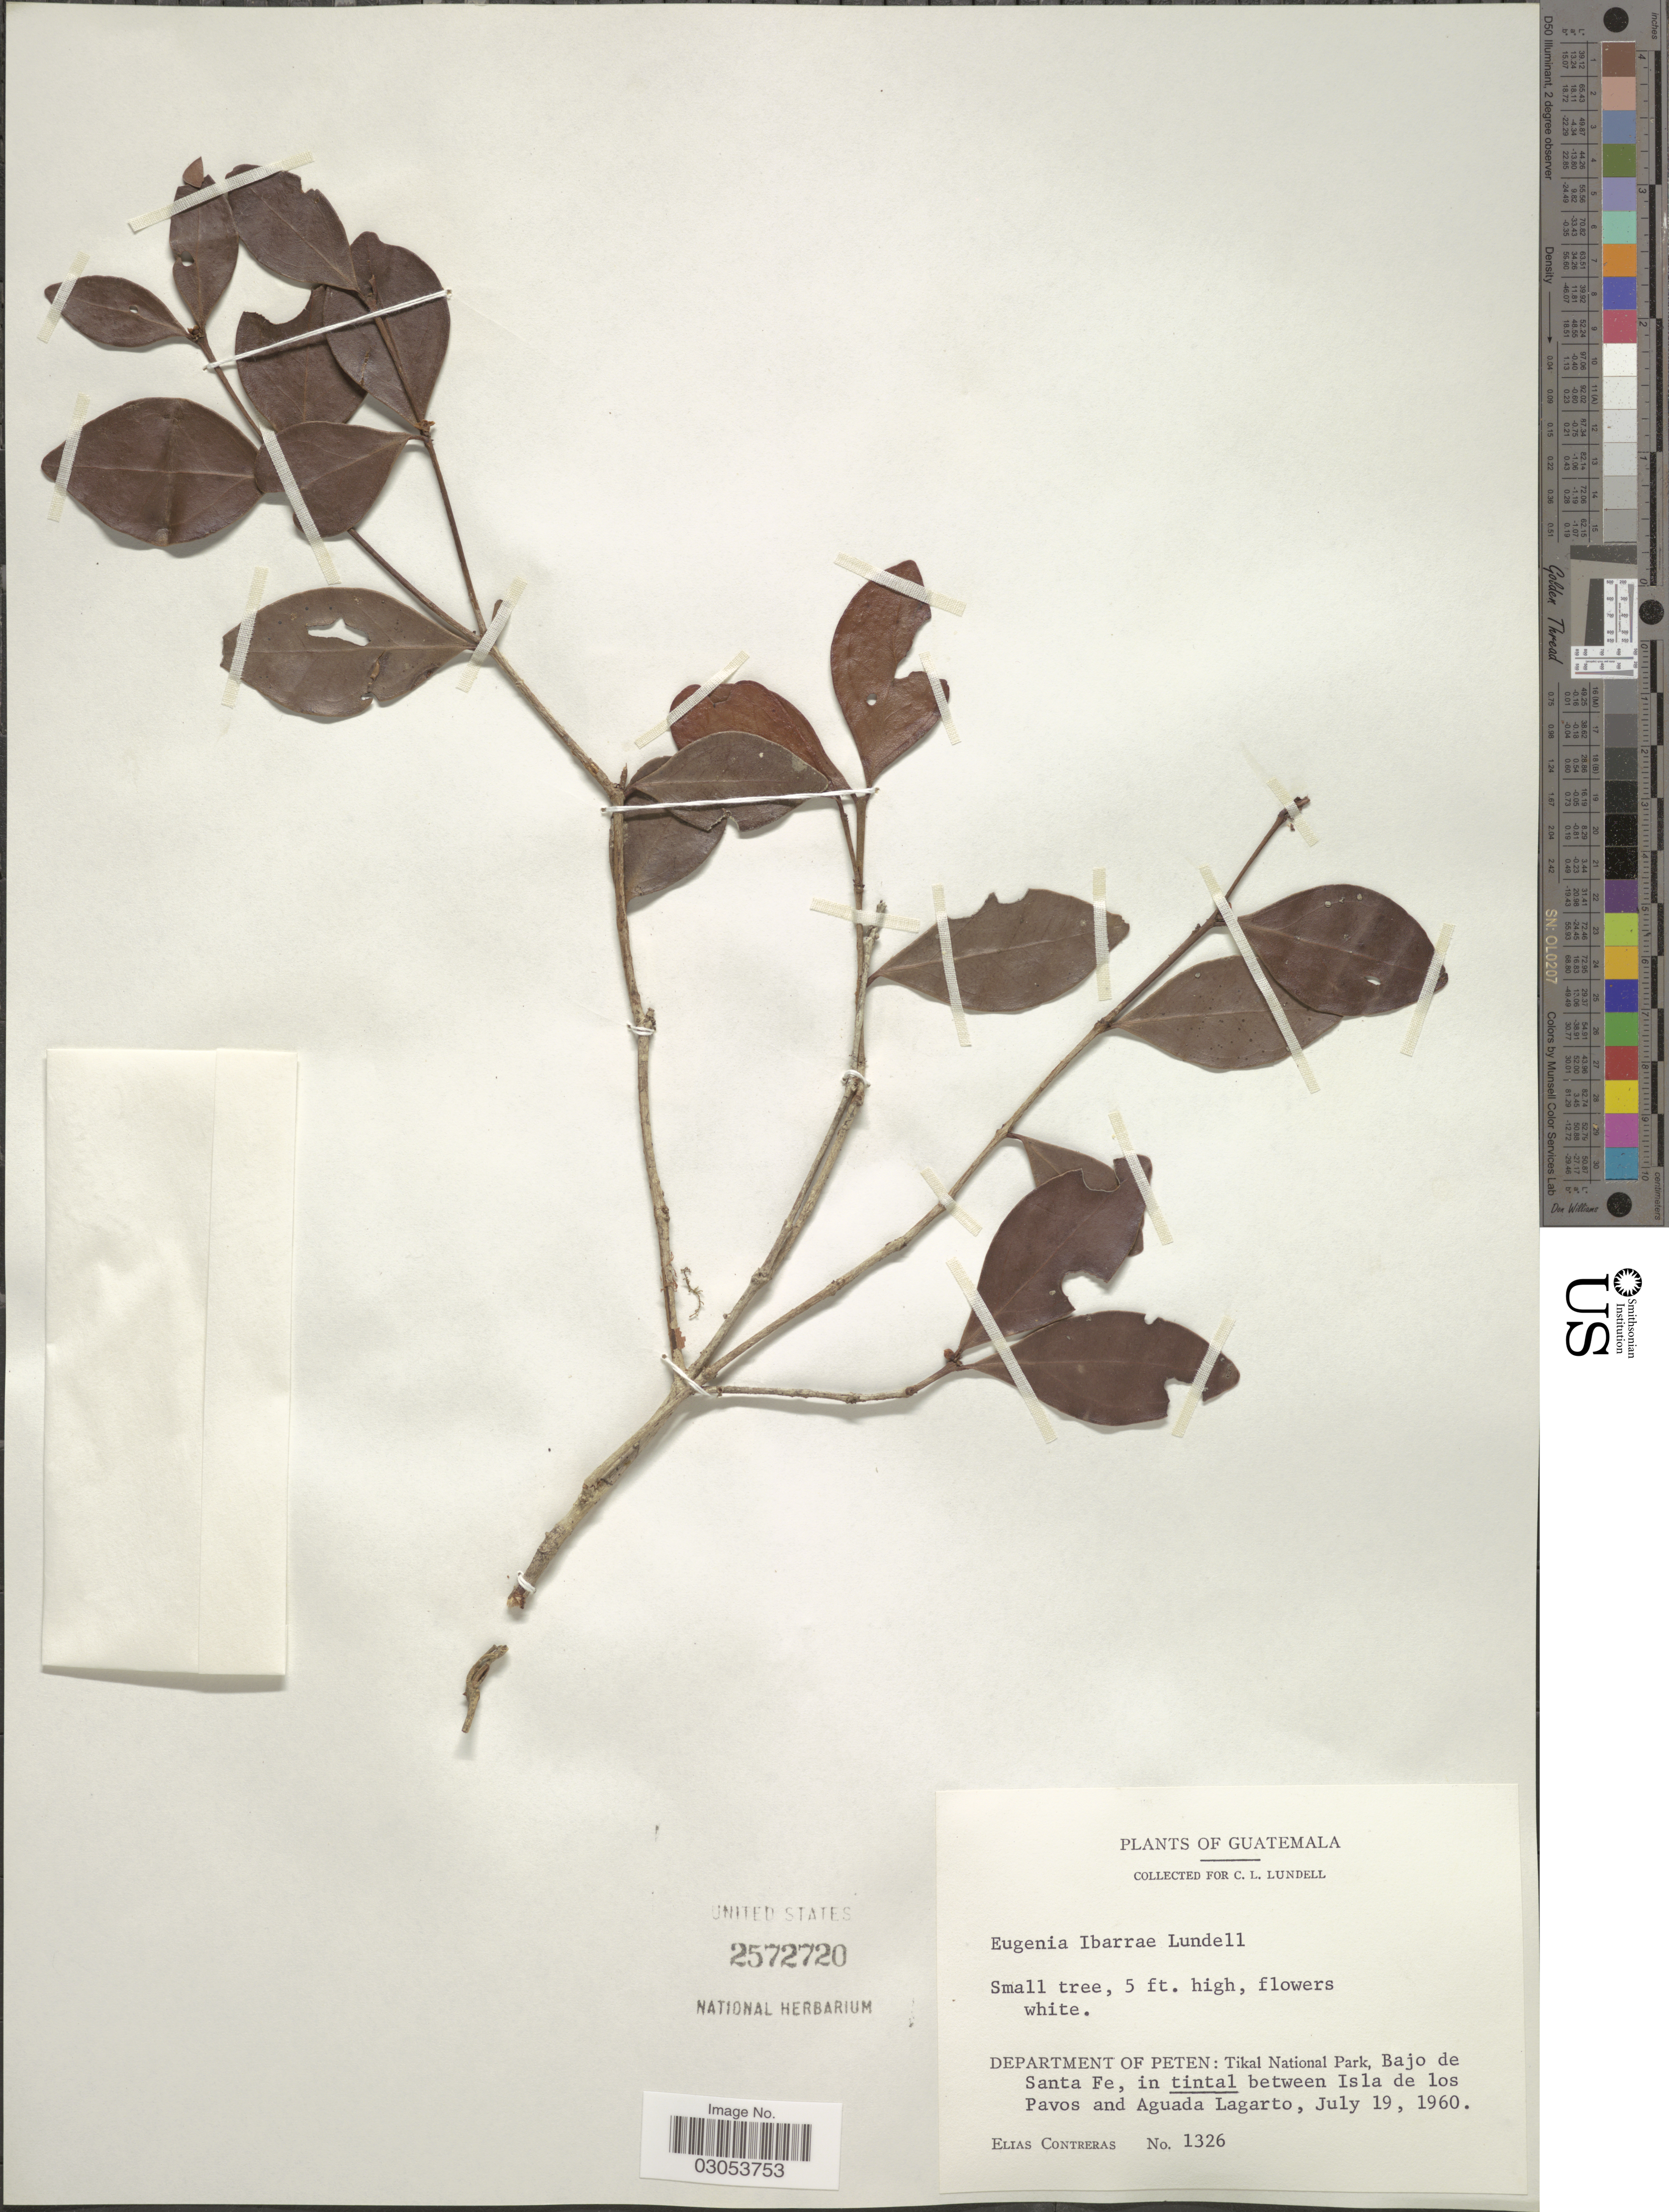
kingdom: Plantae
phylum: Tracheophyta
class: Magnoliopsida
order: Myrtales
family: Myrtaceae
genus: Eugenia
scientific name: Eugenia ibarrae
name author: Lundell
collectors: E. Contreras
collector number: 1326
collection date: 1960-07-19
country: Guatemala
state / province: El Petén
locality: Department of Peten: Tikal National Park, bajo de Santa Fe, in tintal between Isla de los Pavos and Aguada Lagarto.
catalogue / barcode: US 2572720